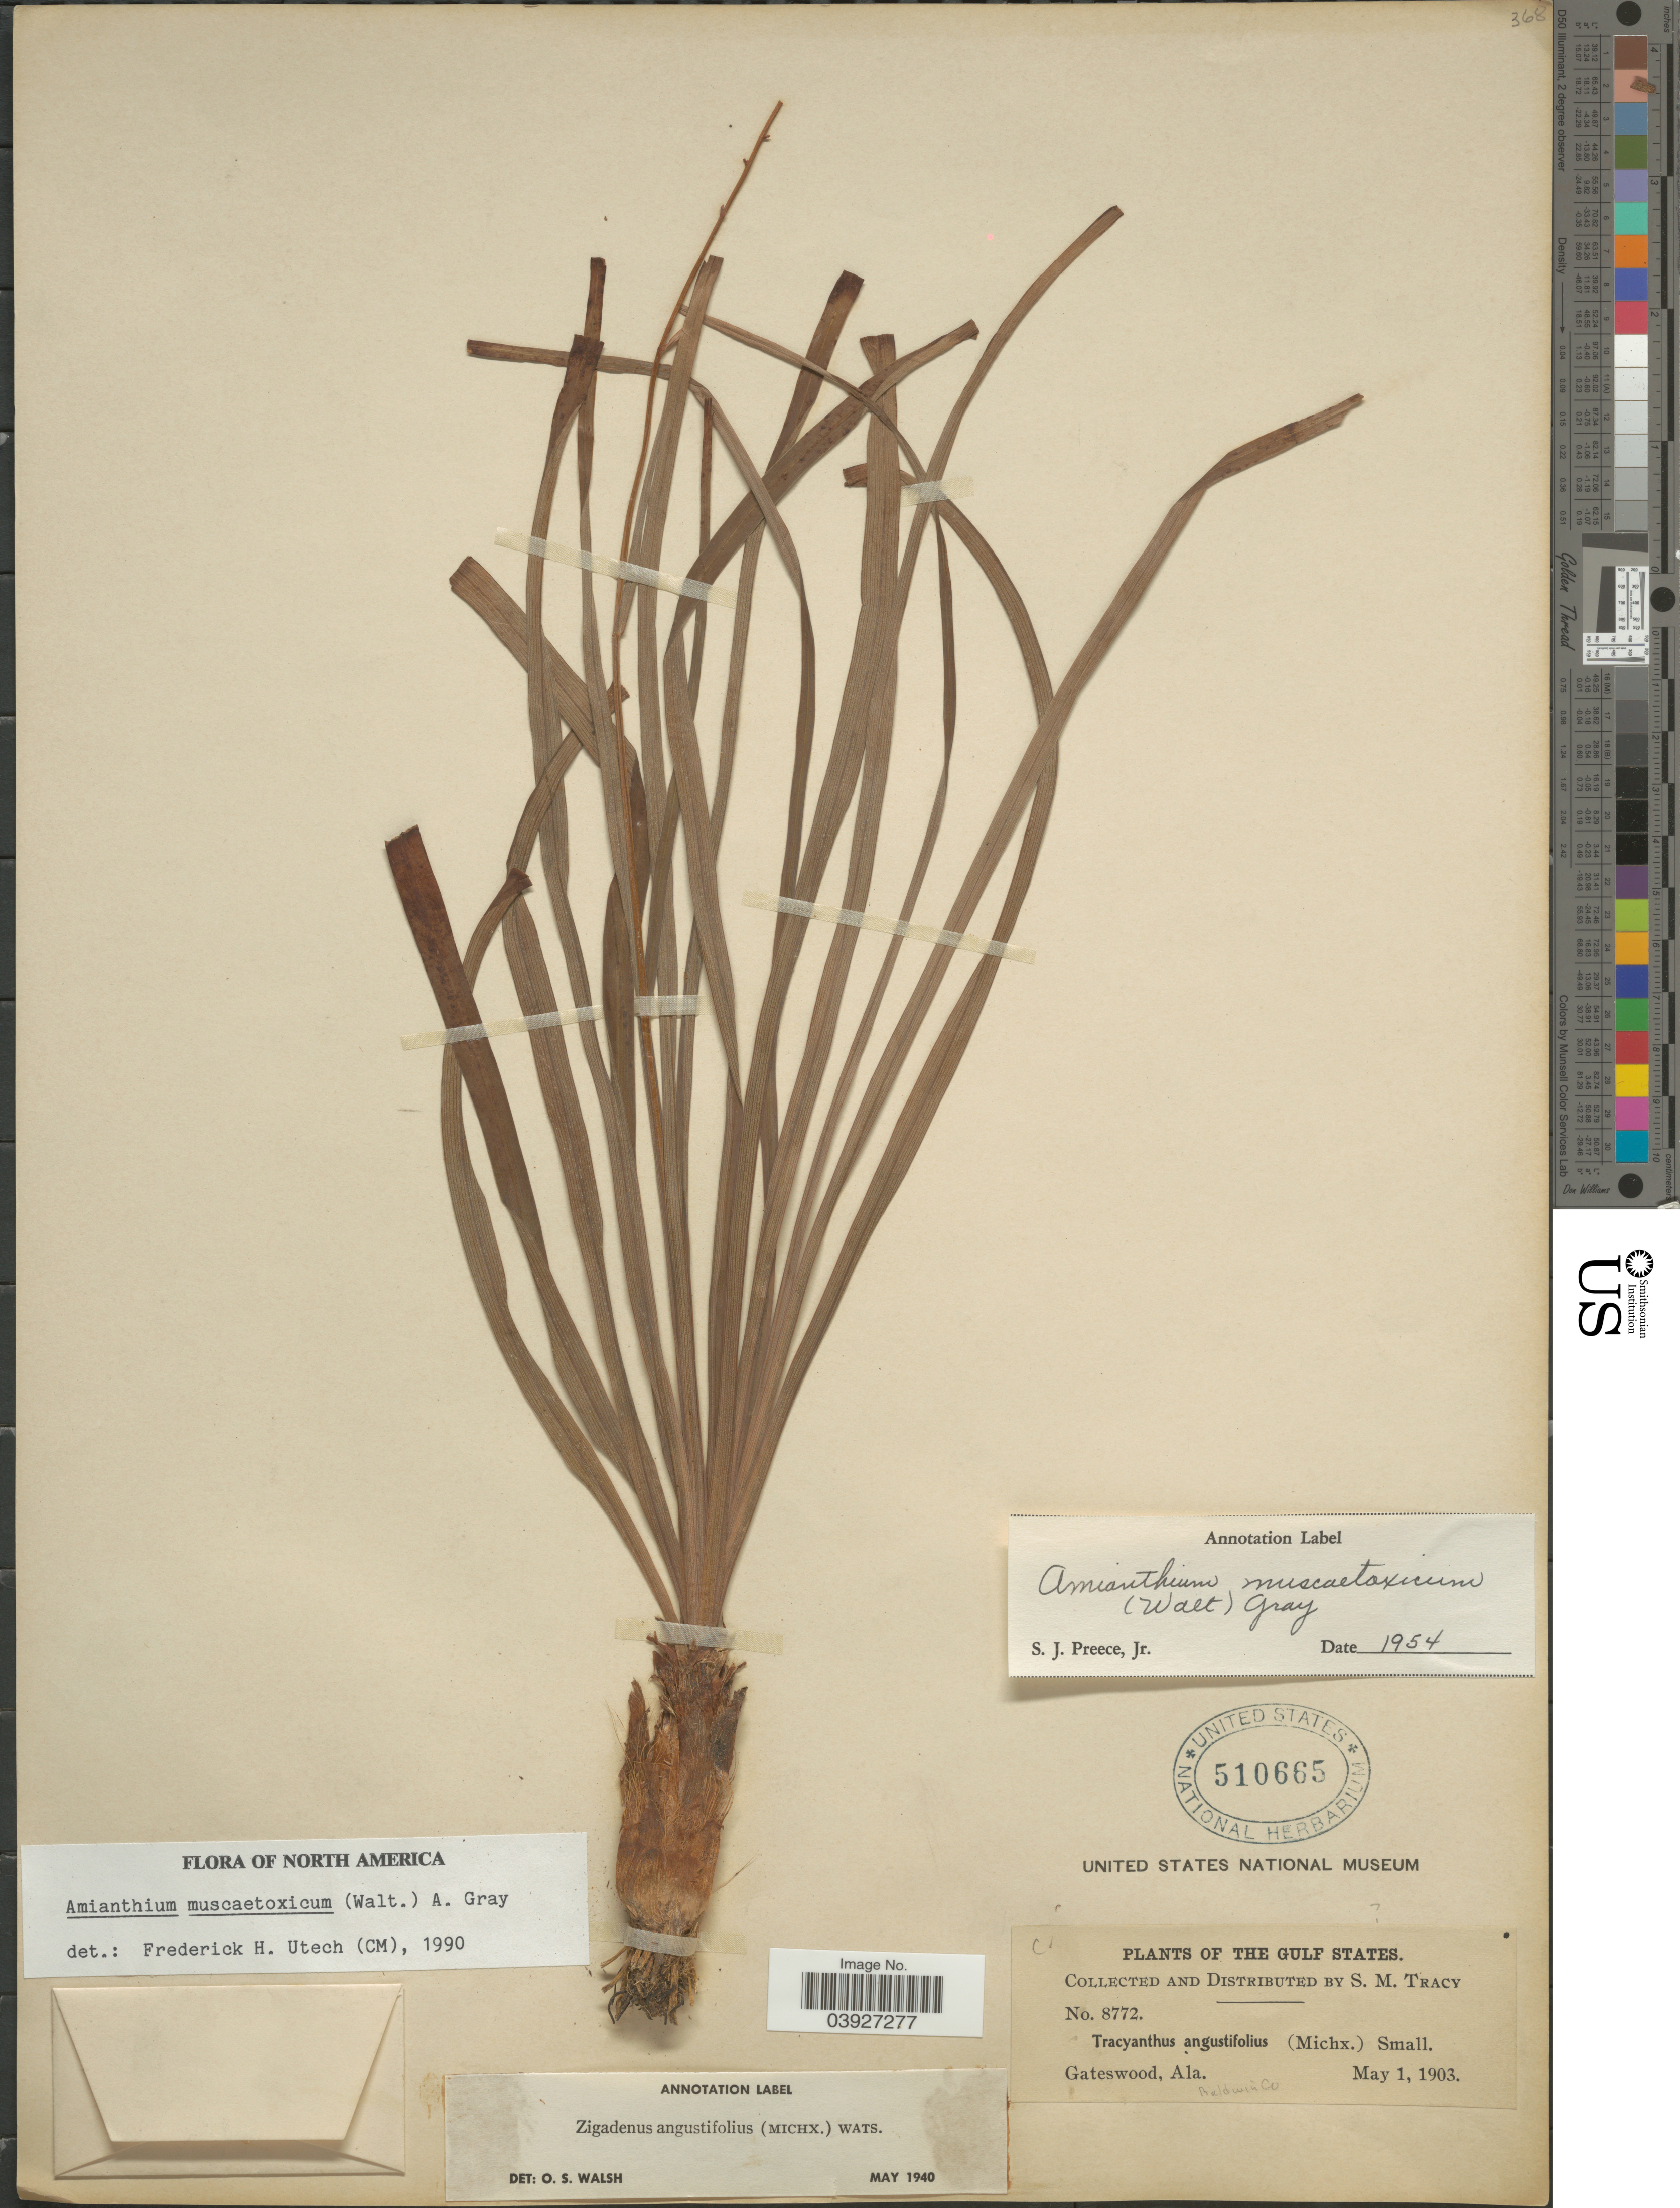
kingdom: Plantae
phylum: Tracheophyta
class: Liliopsida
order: Liliales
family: Melanthiaceae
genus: Amianthium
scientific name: Amianthium muscitoxicum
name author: (Walter) A. Gray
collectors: S. M. Tracy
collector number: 8772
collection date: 1903-05-01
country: United States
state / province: Alabama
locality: The Gulf States. Gateswood. Baldwin Co.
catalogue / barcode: US 510665